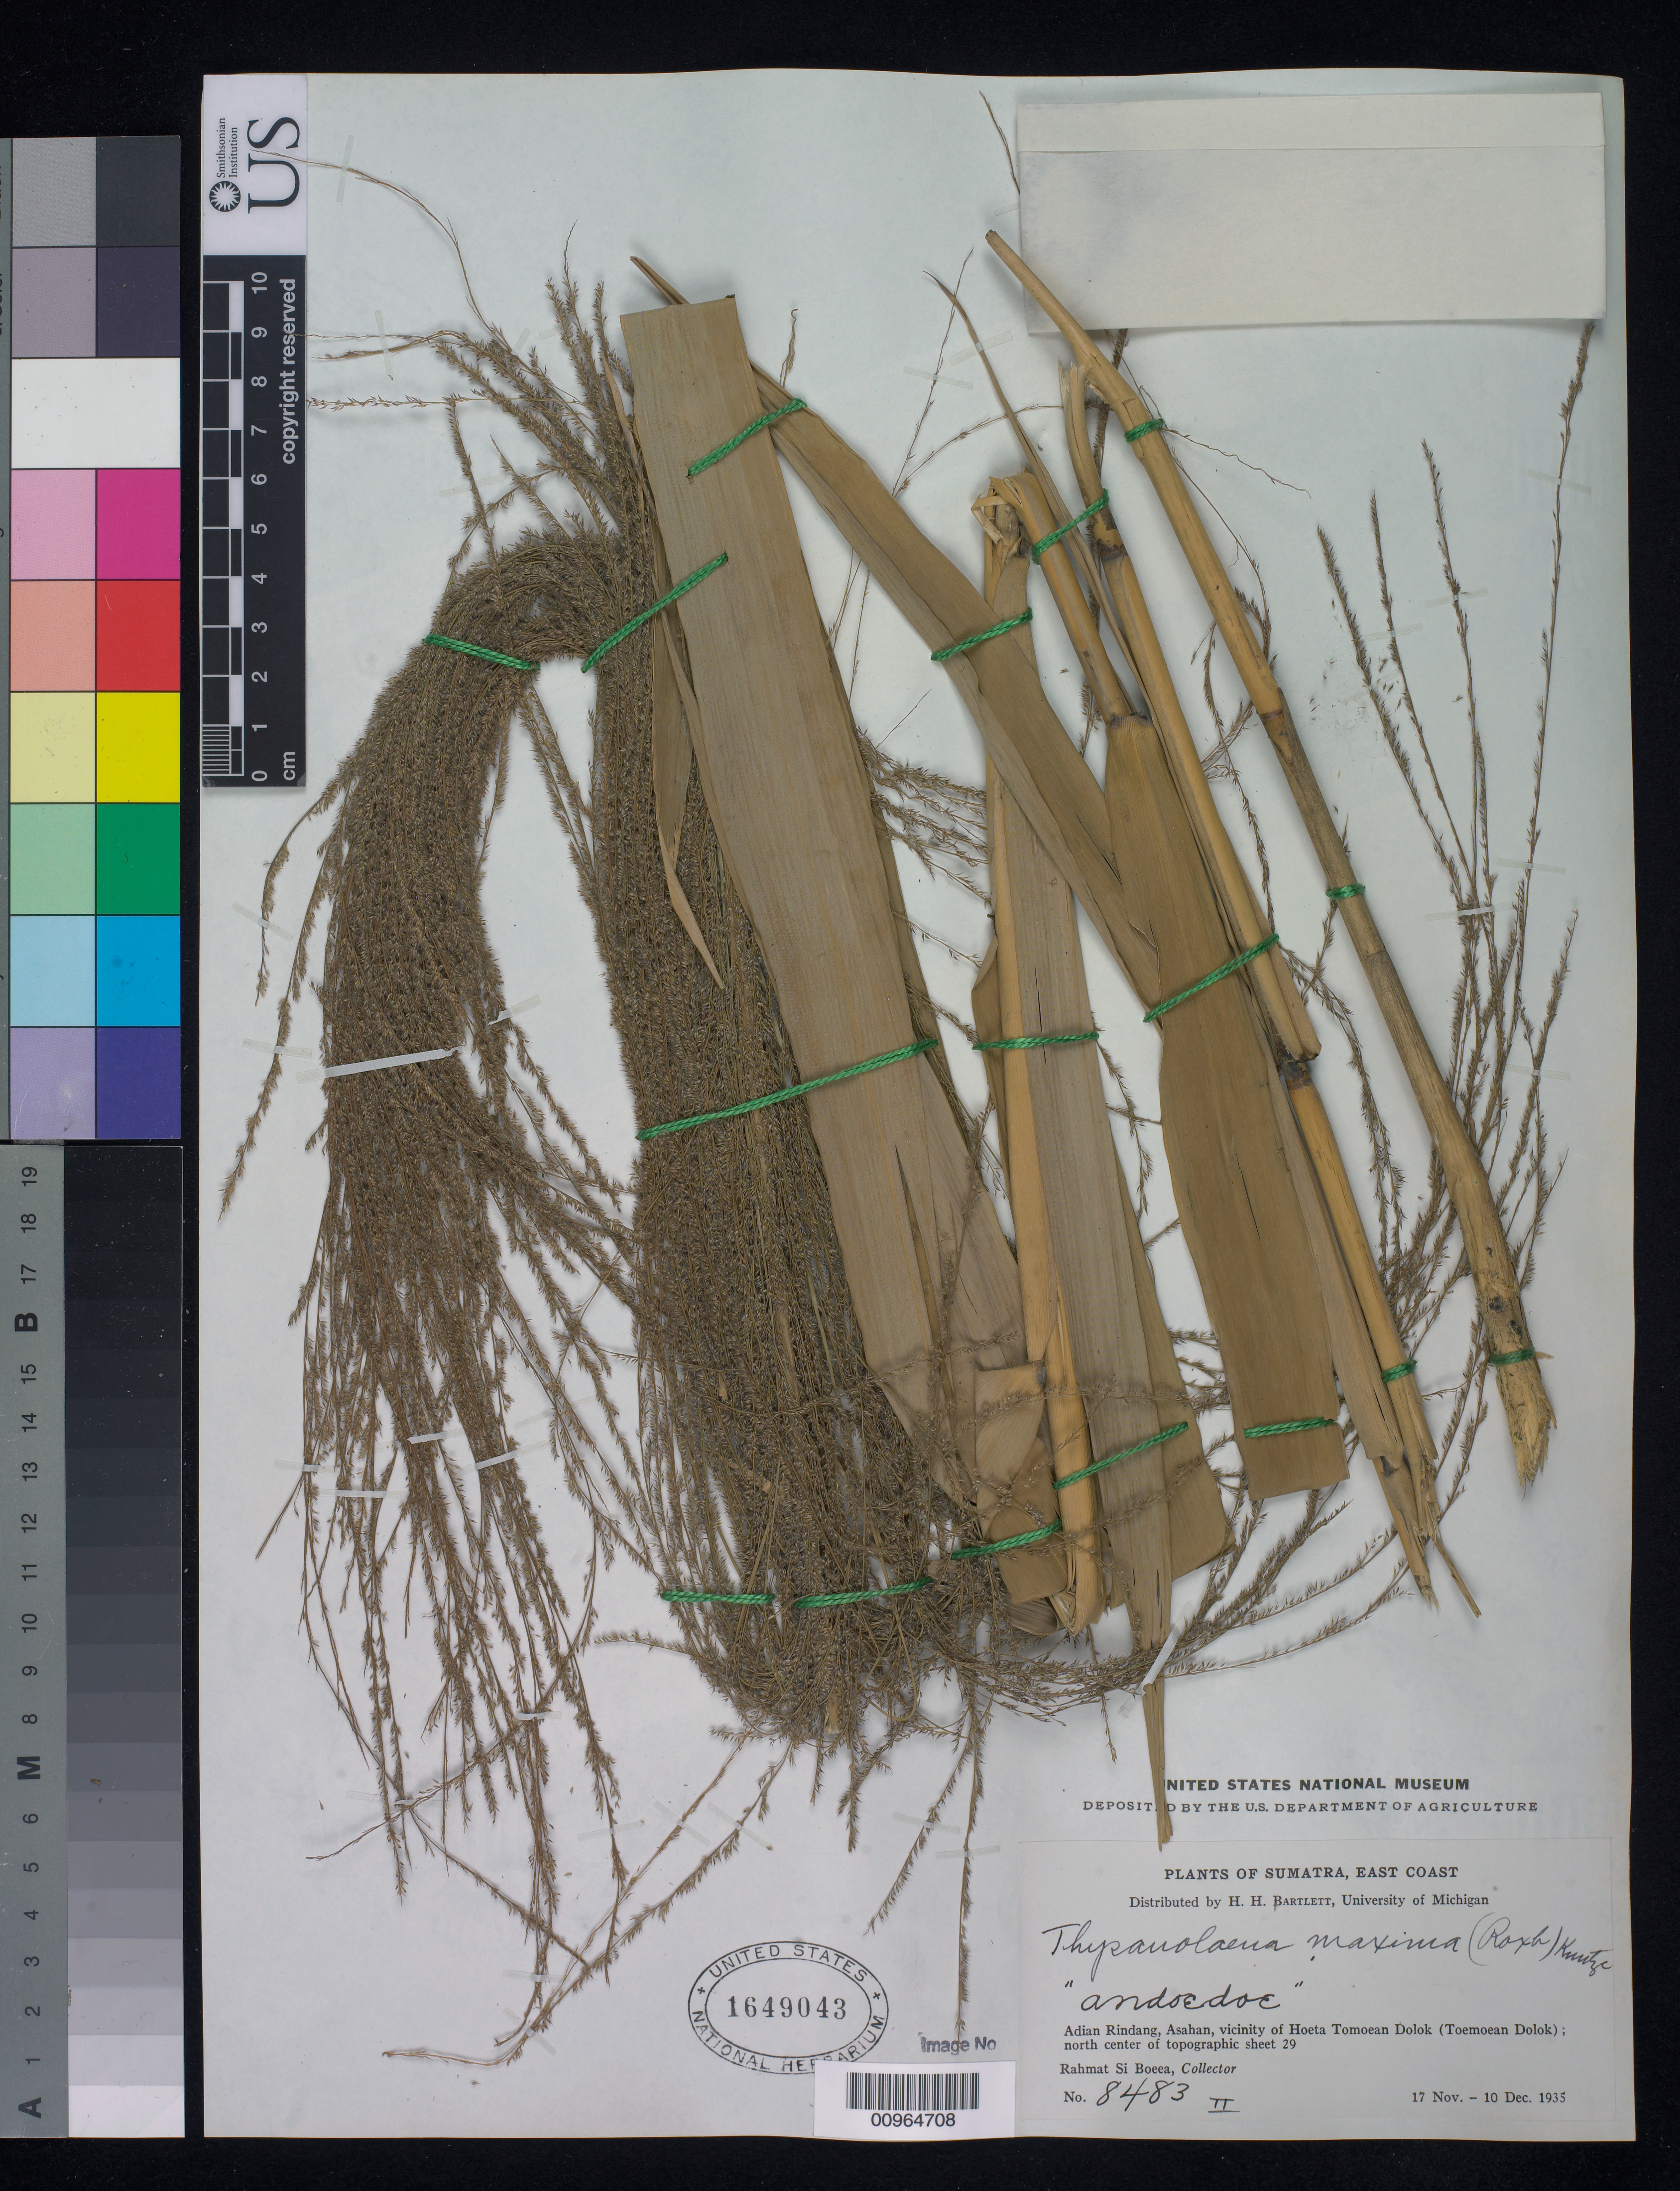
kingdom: Plantae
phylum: Tracheophyta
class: Liliopsida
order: Poales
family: Poaceae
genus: Thysanolaena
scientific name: Thysanolaena latifolia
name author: (Roxb. ex Hornem.) Honda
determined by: Poaceae Reorganization Project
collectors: Rahmat Si Boeea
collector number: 8483-II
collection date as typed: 17 Nov 1935 to 10 Dec 1935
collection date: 1935-11-17/1935-12-10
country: Indonesia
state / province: Sumatra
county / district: Aceh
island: Sumatra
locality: Adian Rindang, Asahan, vicinity of Hoeta Tomoean Dolok (Toemoean Dolok)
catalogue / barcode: US 1649043